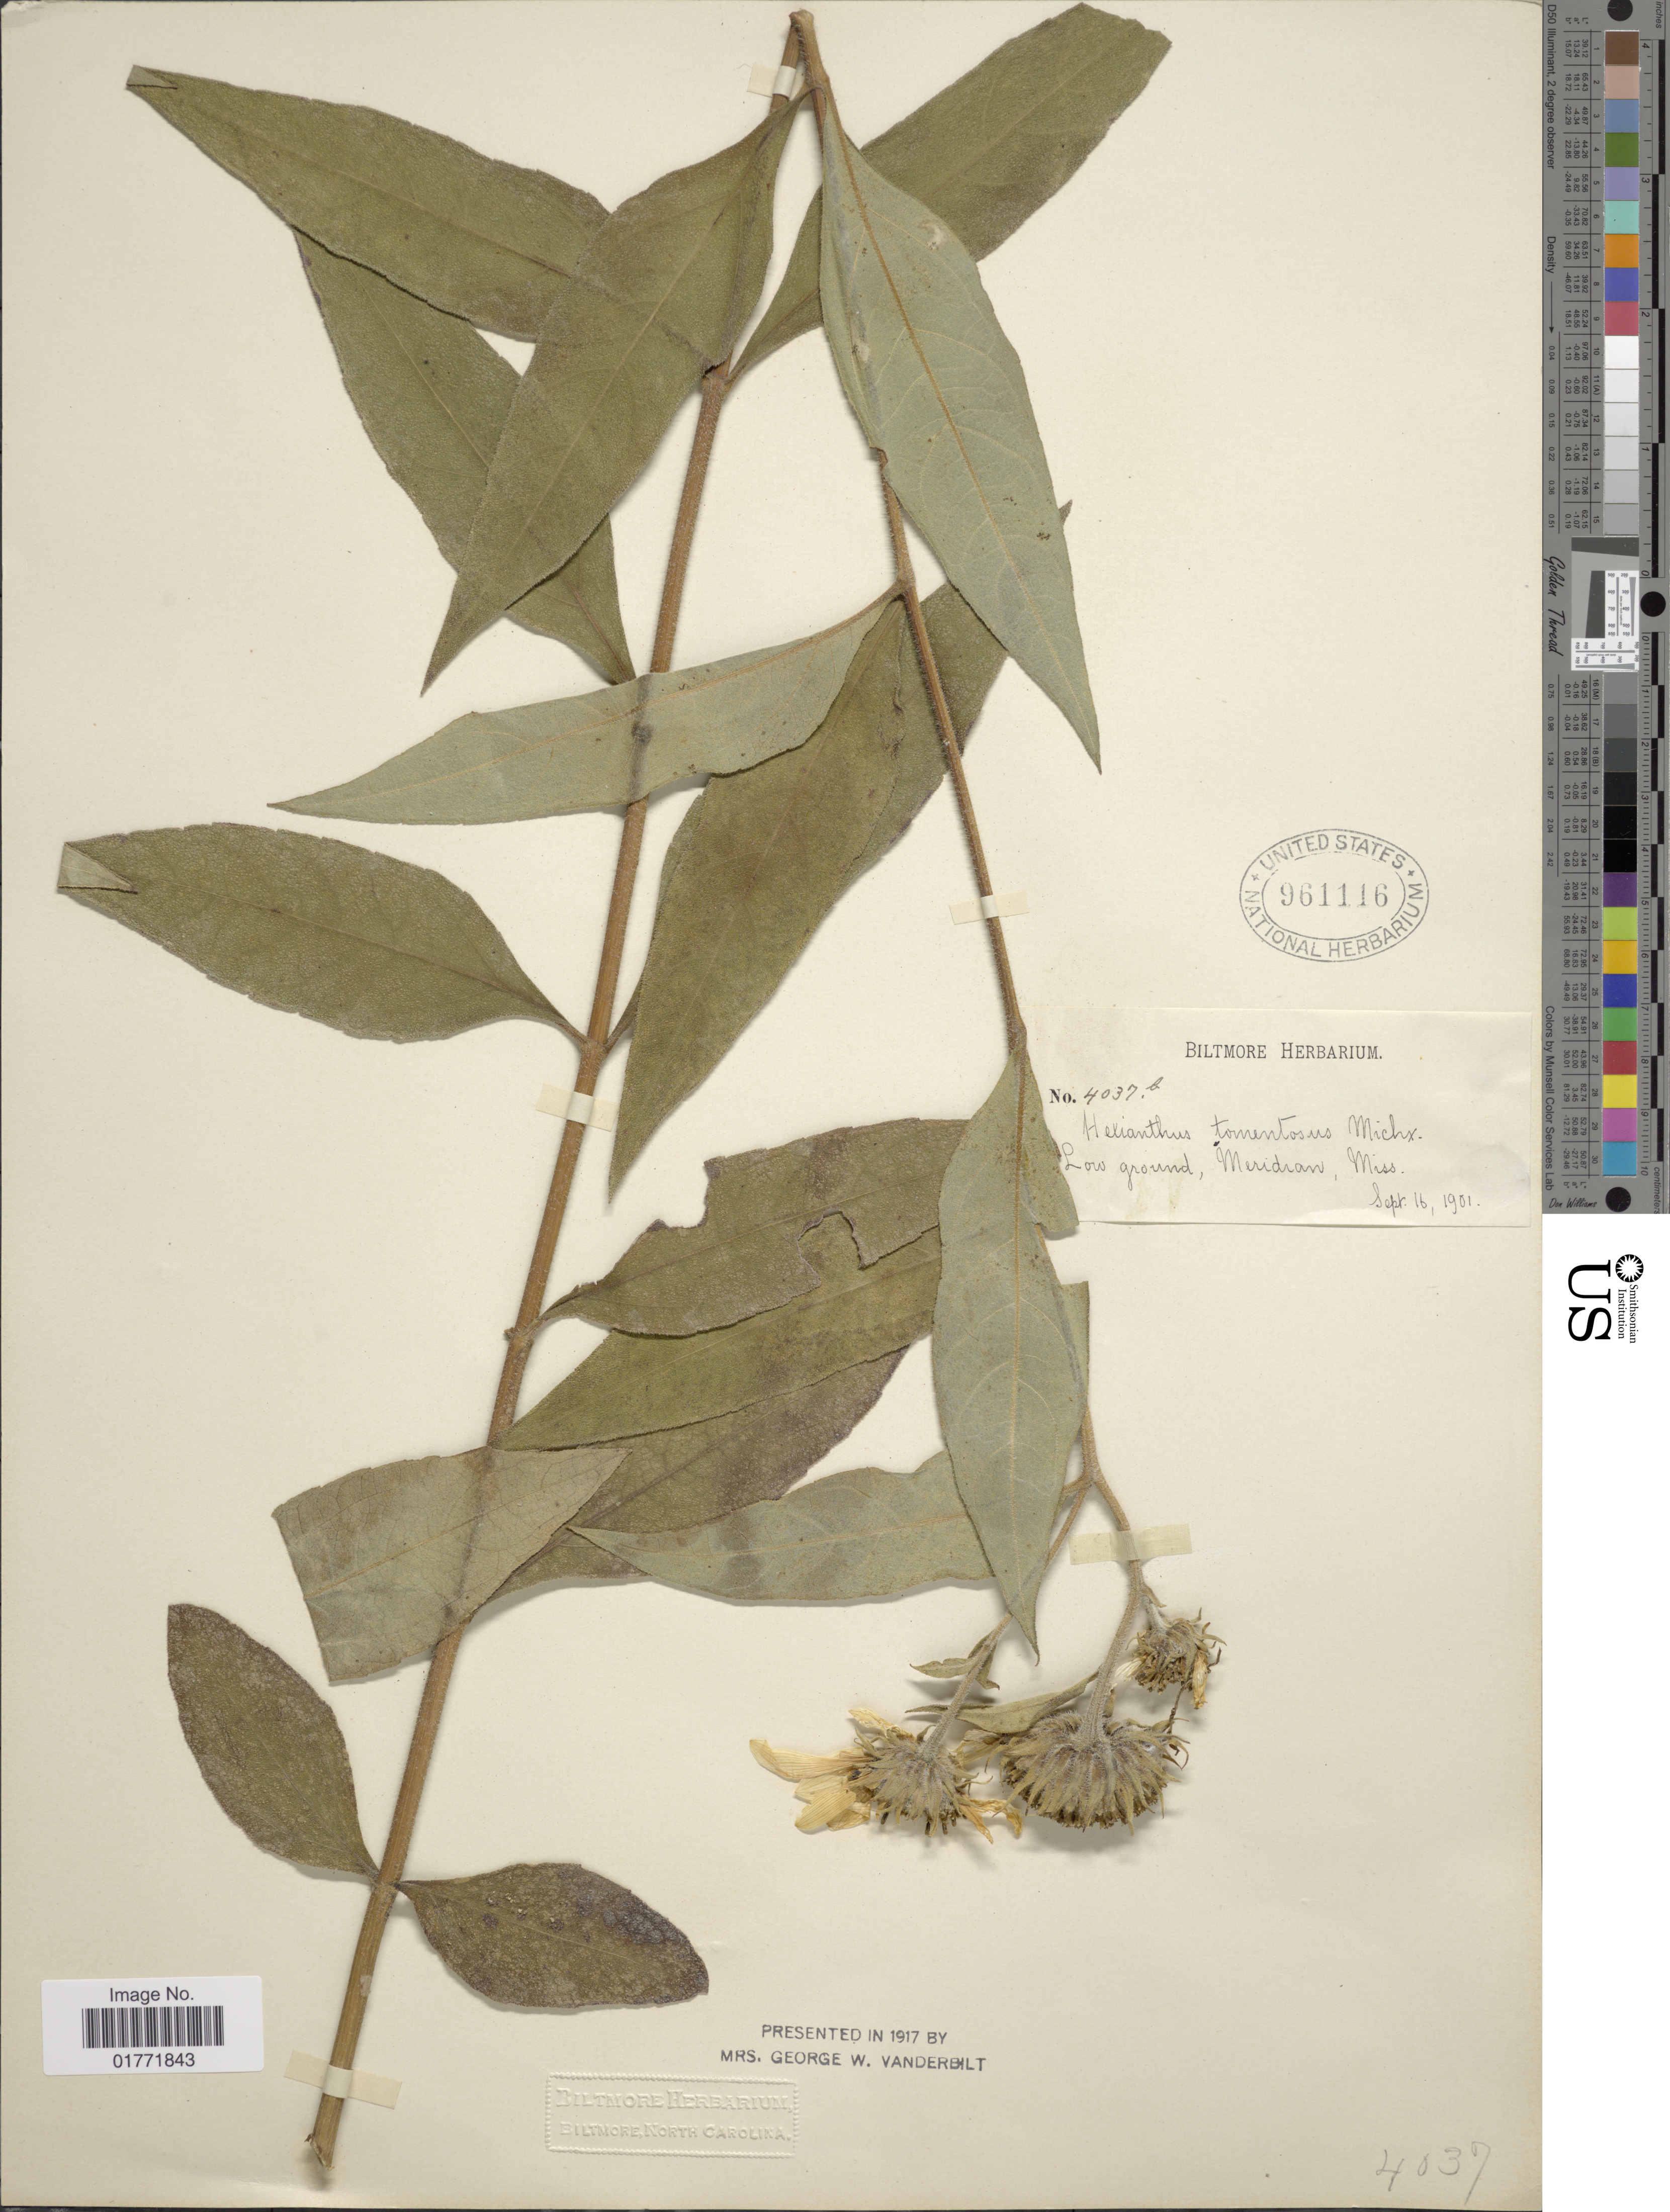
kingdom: Plantae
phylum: Tracheophyta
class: Magnoliopsida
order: Asterales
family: Asteraceae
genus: Helianthus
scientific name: Helianthus tomentosus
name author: Michx.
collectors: ex herb. Biltmore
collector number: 4037b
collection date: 1901-09-16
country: United States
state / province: Mississippi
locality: Meridian, Miss.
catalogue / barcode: US 961116